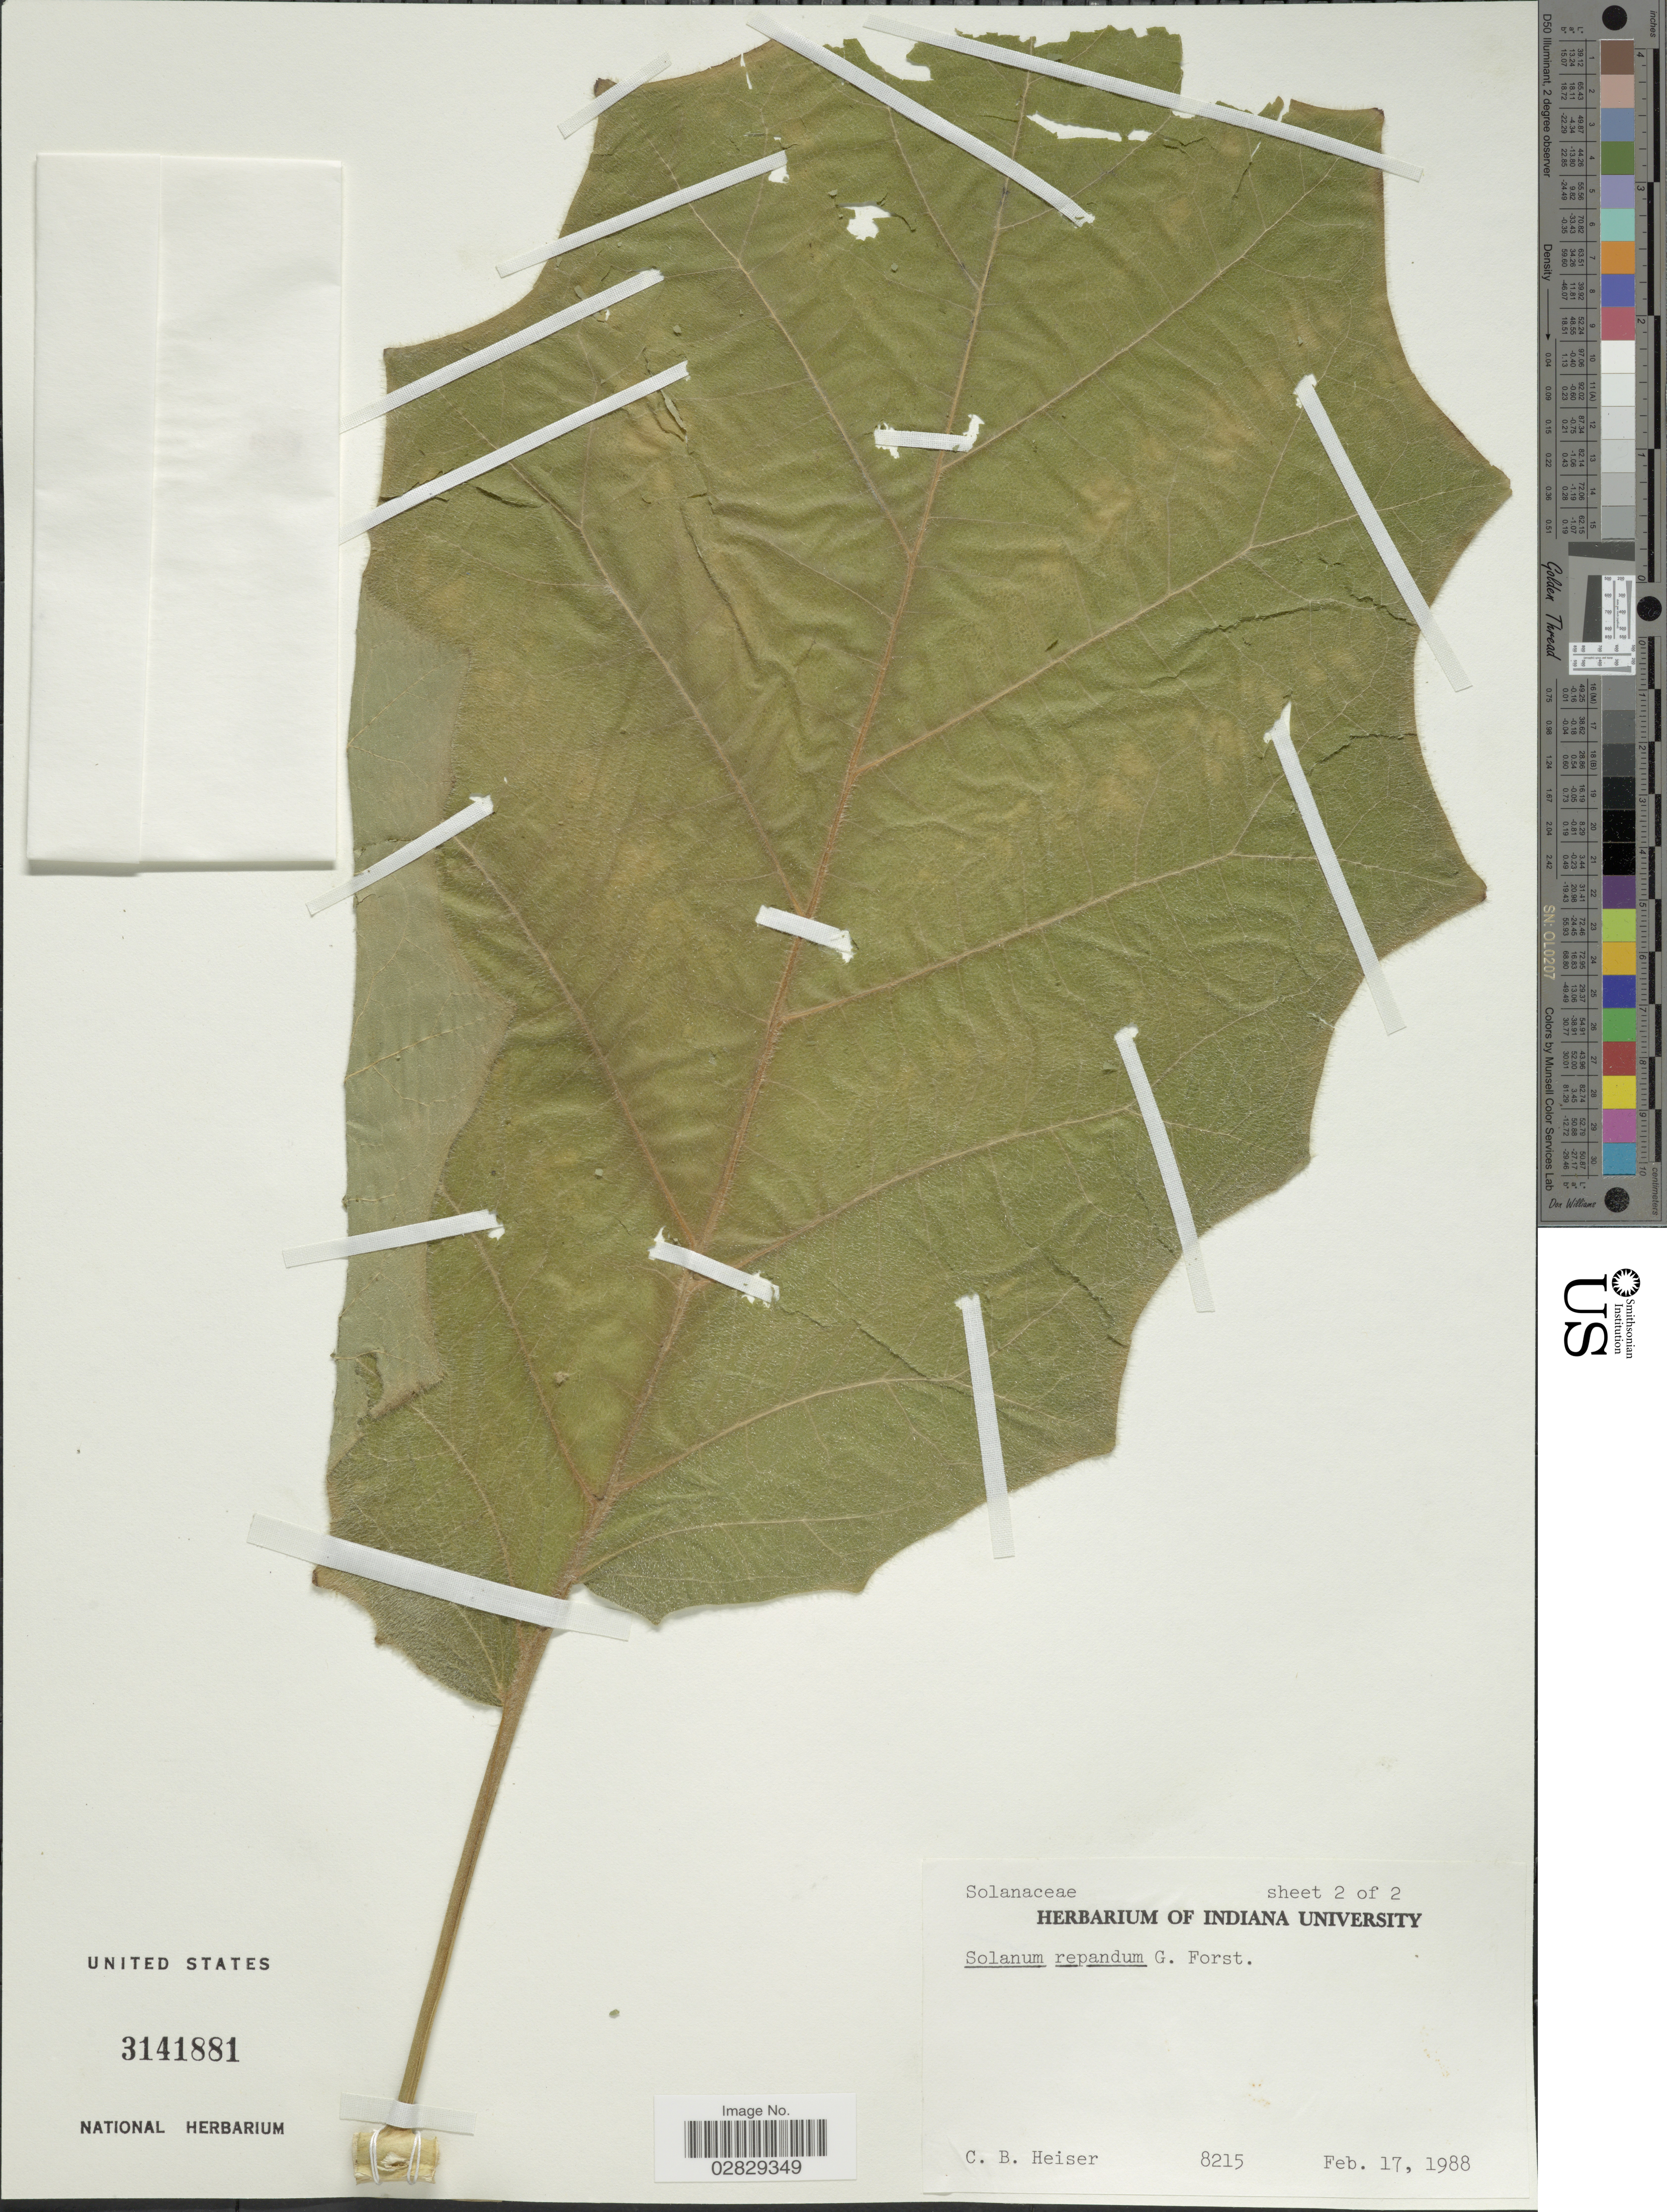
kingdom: Plantae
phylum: Tracheophyta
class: Magnoliopsida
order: Solanales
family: Solanaceae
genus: Solanum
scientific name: Solanum repandum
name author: G. Forst.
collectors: C. B. Heiser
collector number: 8215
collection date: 1988-02-17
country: United States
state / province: Indiana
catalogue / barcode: US 3141881